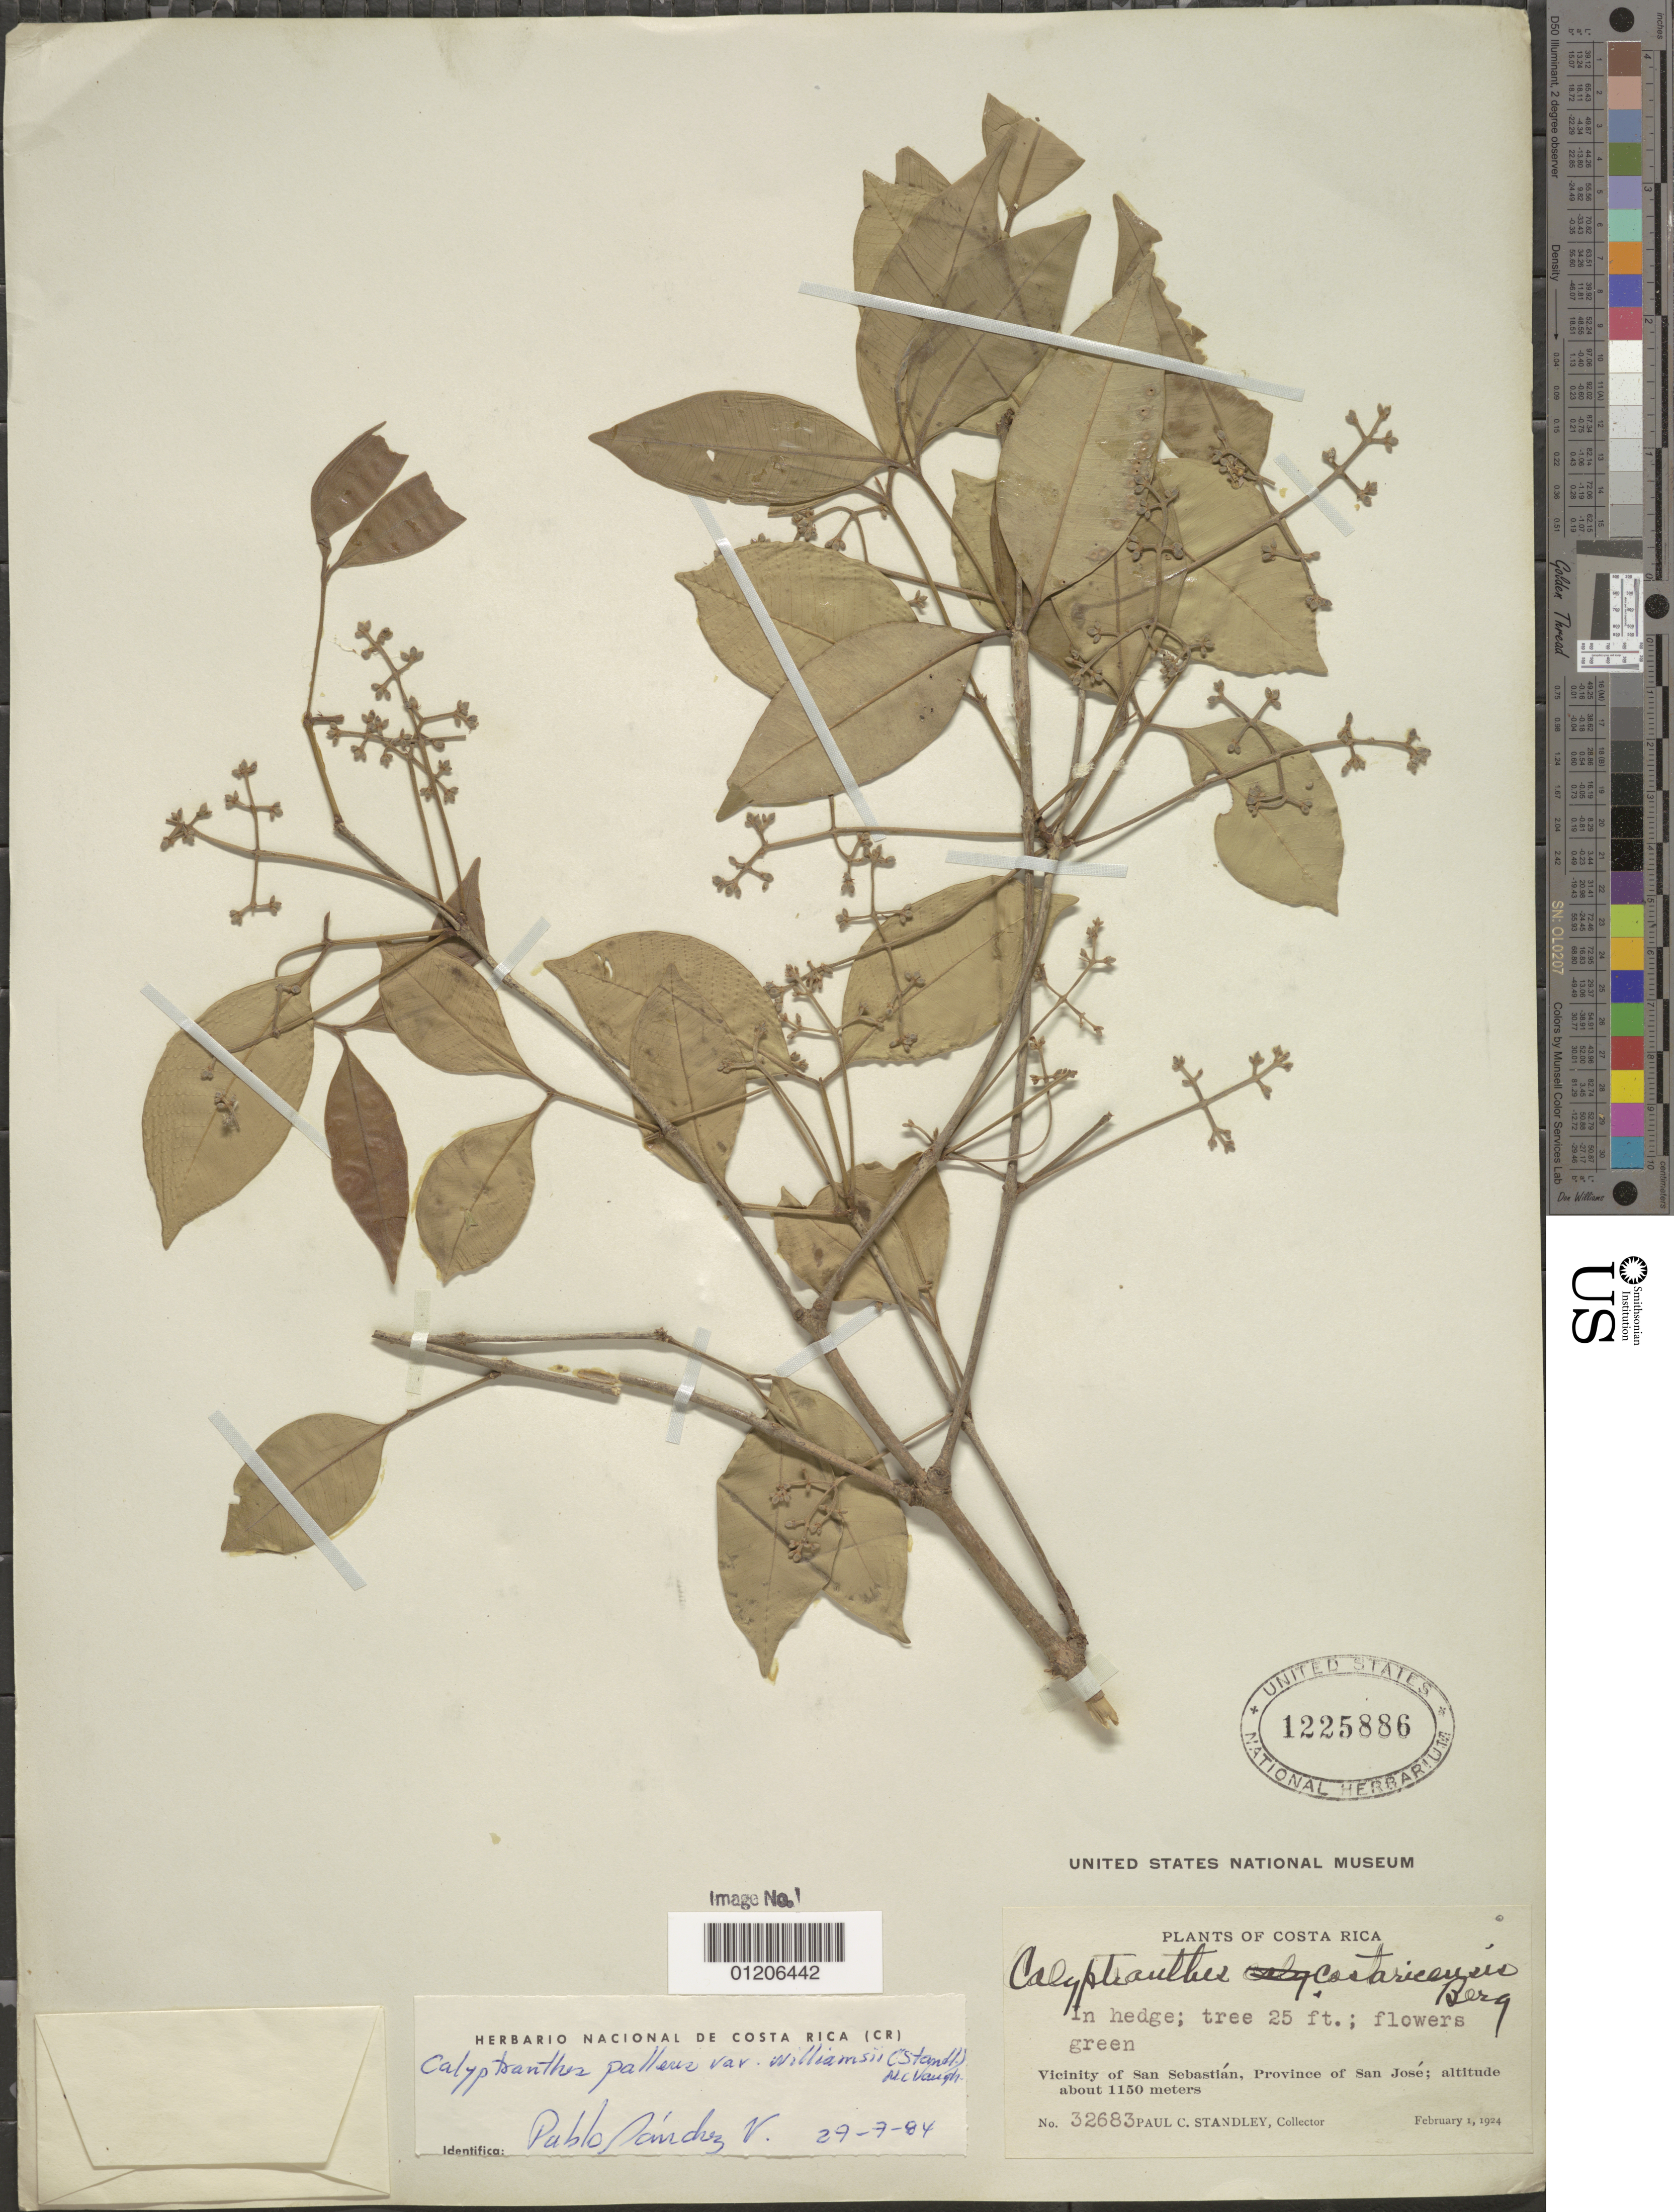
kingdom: Plantae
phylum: Tracheophyta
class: Magnoliopsida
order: Myrtales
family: Myrtaceae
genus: Myrcia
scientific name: Myrcia neopallens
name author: A.R. Lourenço & E. Lucas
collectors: P. C. Standley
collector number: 32683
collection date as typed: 01 Feb 1924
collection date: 1924-02-01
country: Costa Rica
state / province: San José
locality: Vicinity of San Sebastian.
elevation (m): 1150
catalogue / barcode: US 1225886